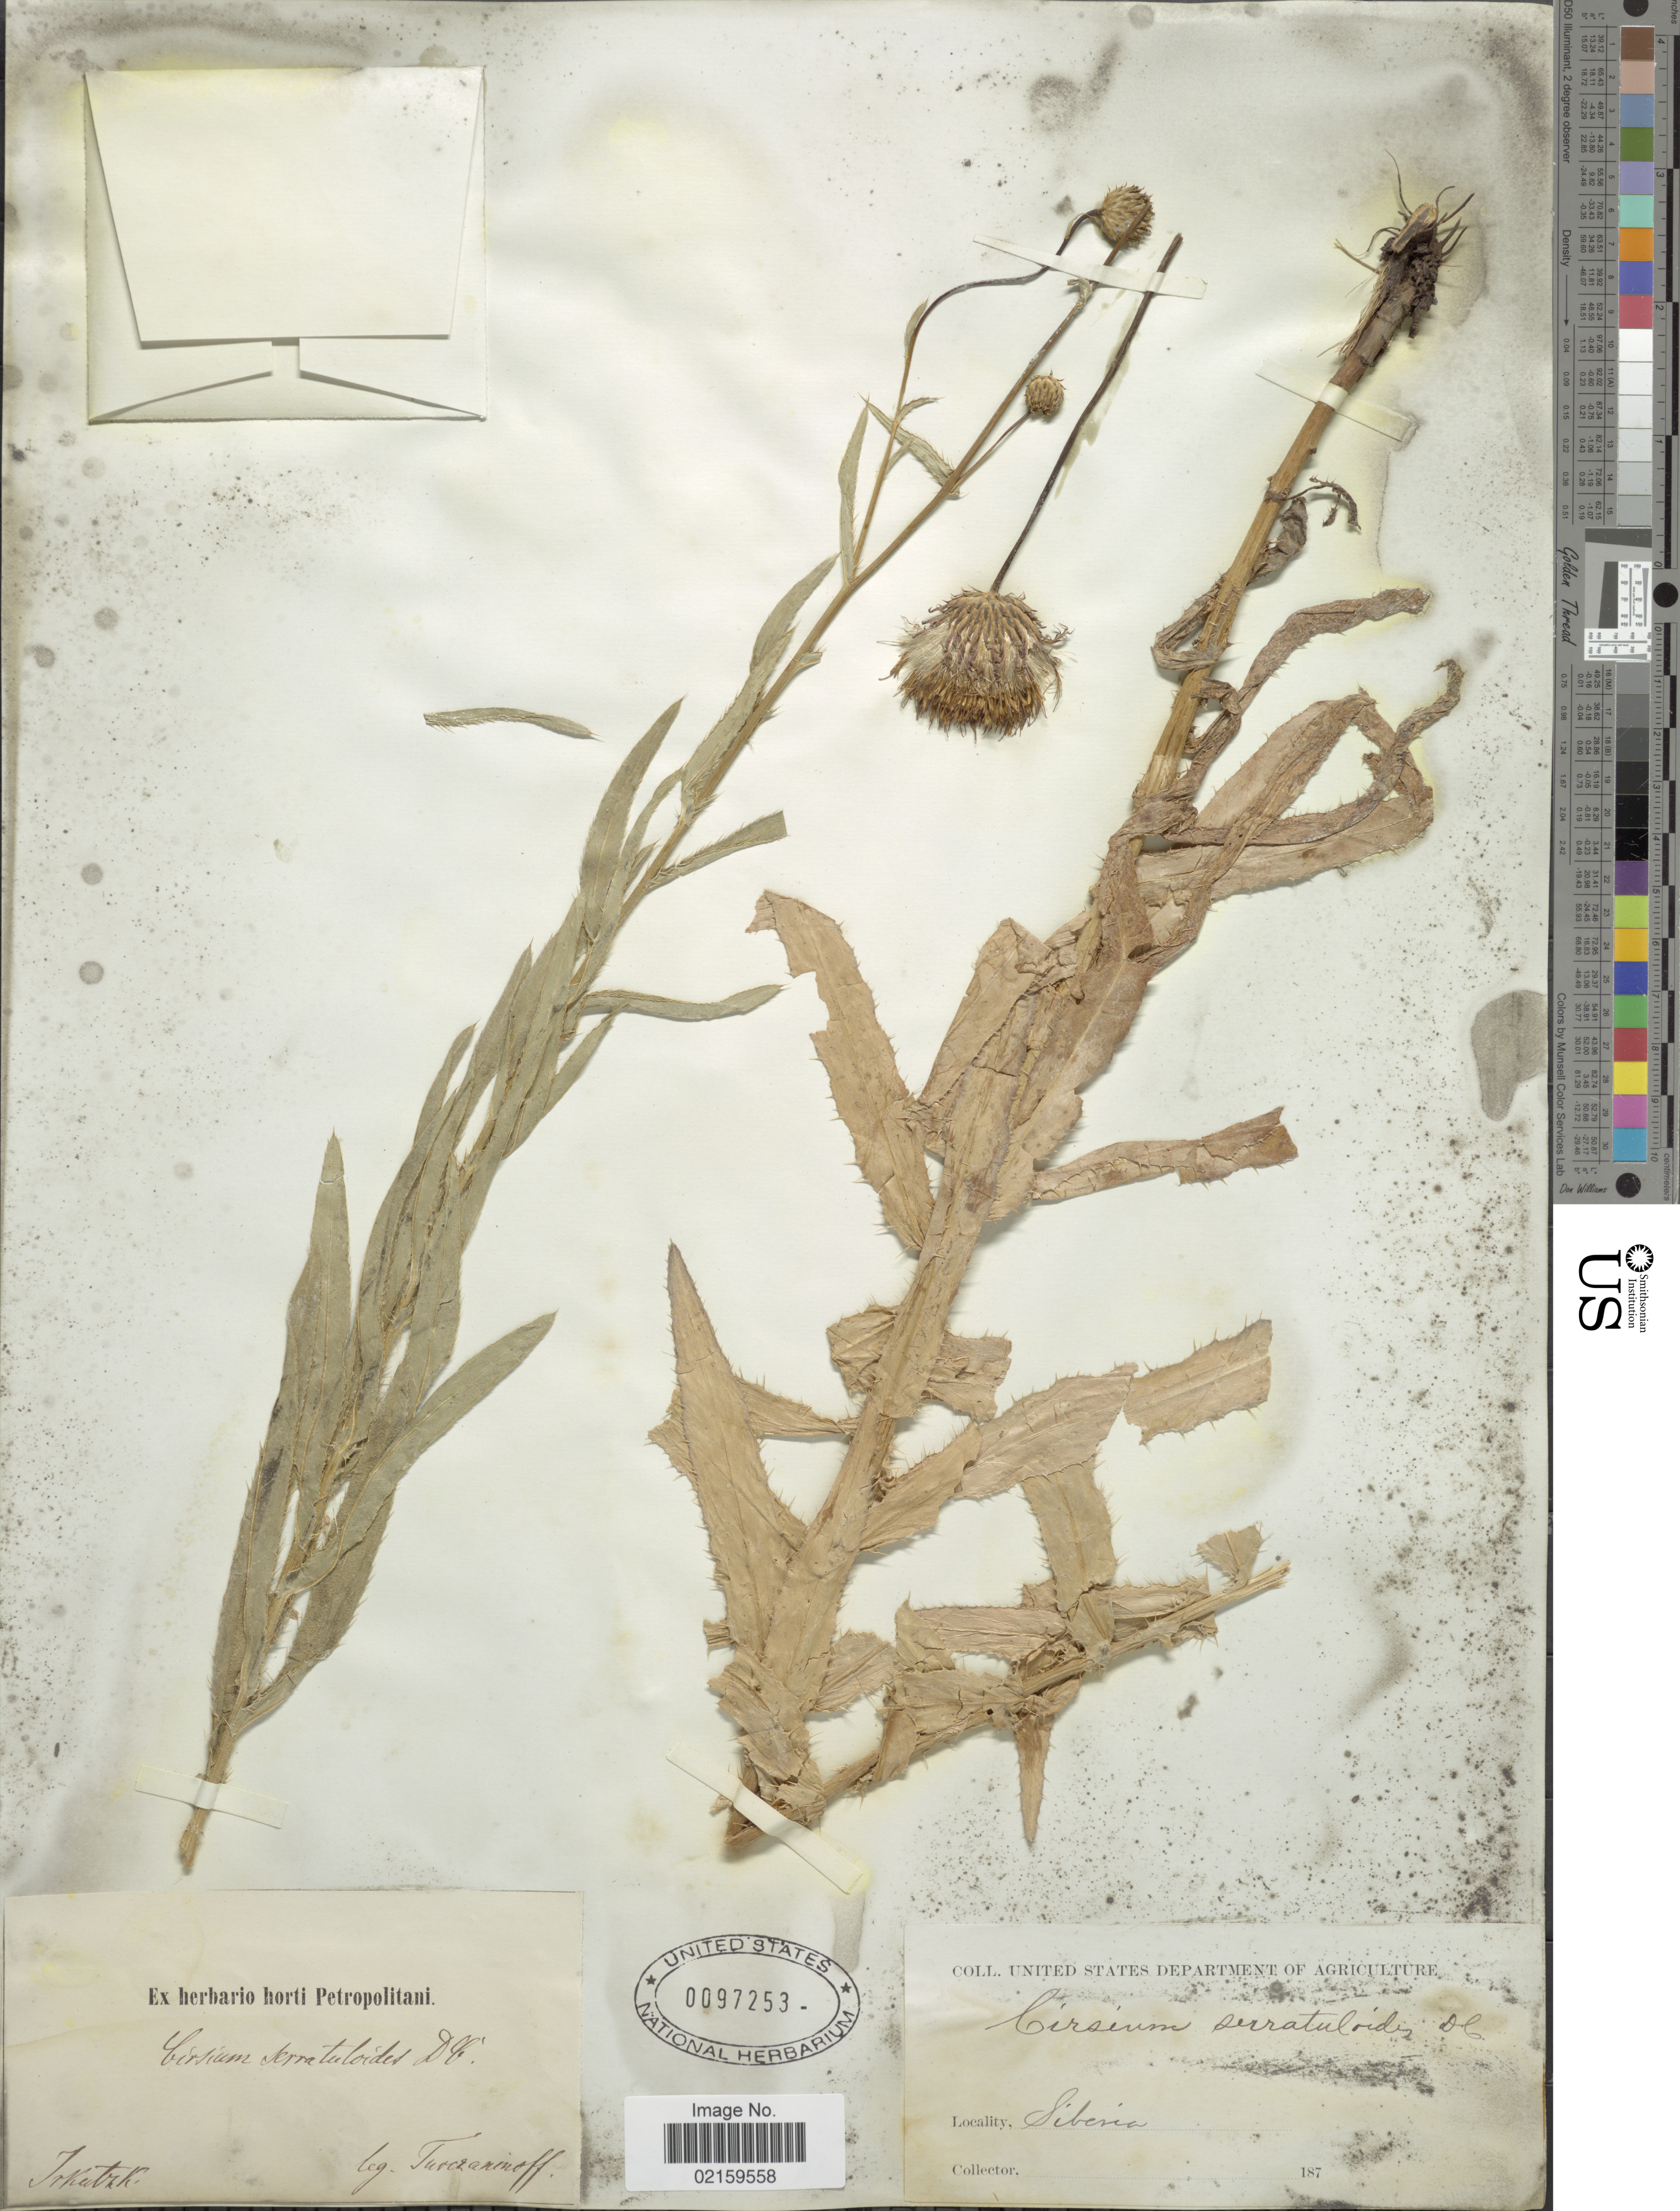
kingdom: Plantae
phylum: Tracheophyta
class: Magnoliopsida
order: Asterales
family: Asteraceae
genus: Cirsium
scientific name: Cirsium serratuloides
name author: Hill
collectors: N. Turczaninow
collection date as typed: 187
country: Russian Federation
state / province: Irkutsk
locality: Siberia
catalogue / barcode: US 97253